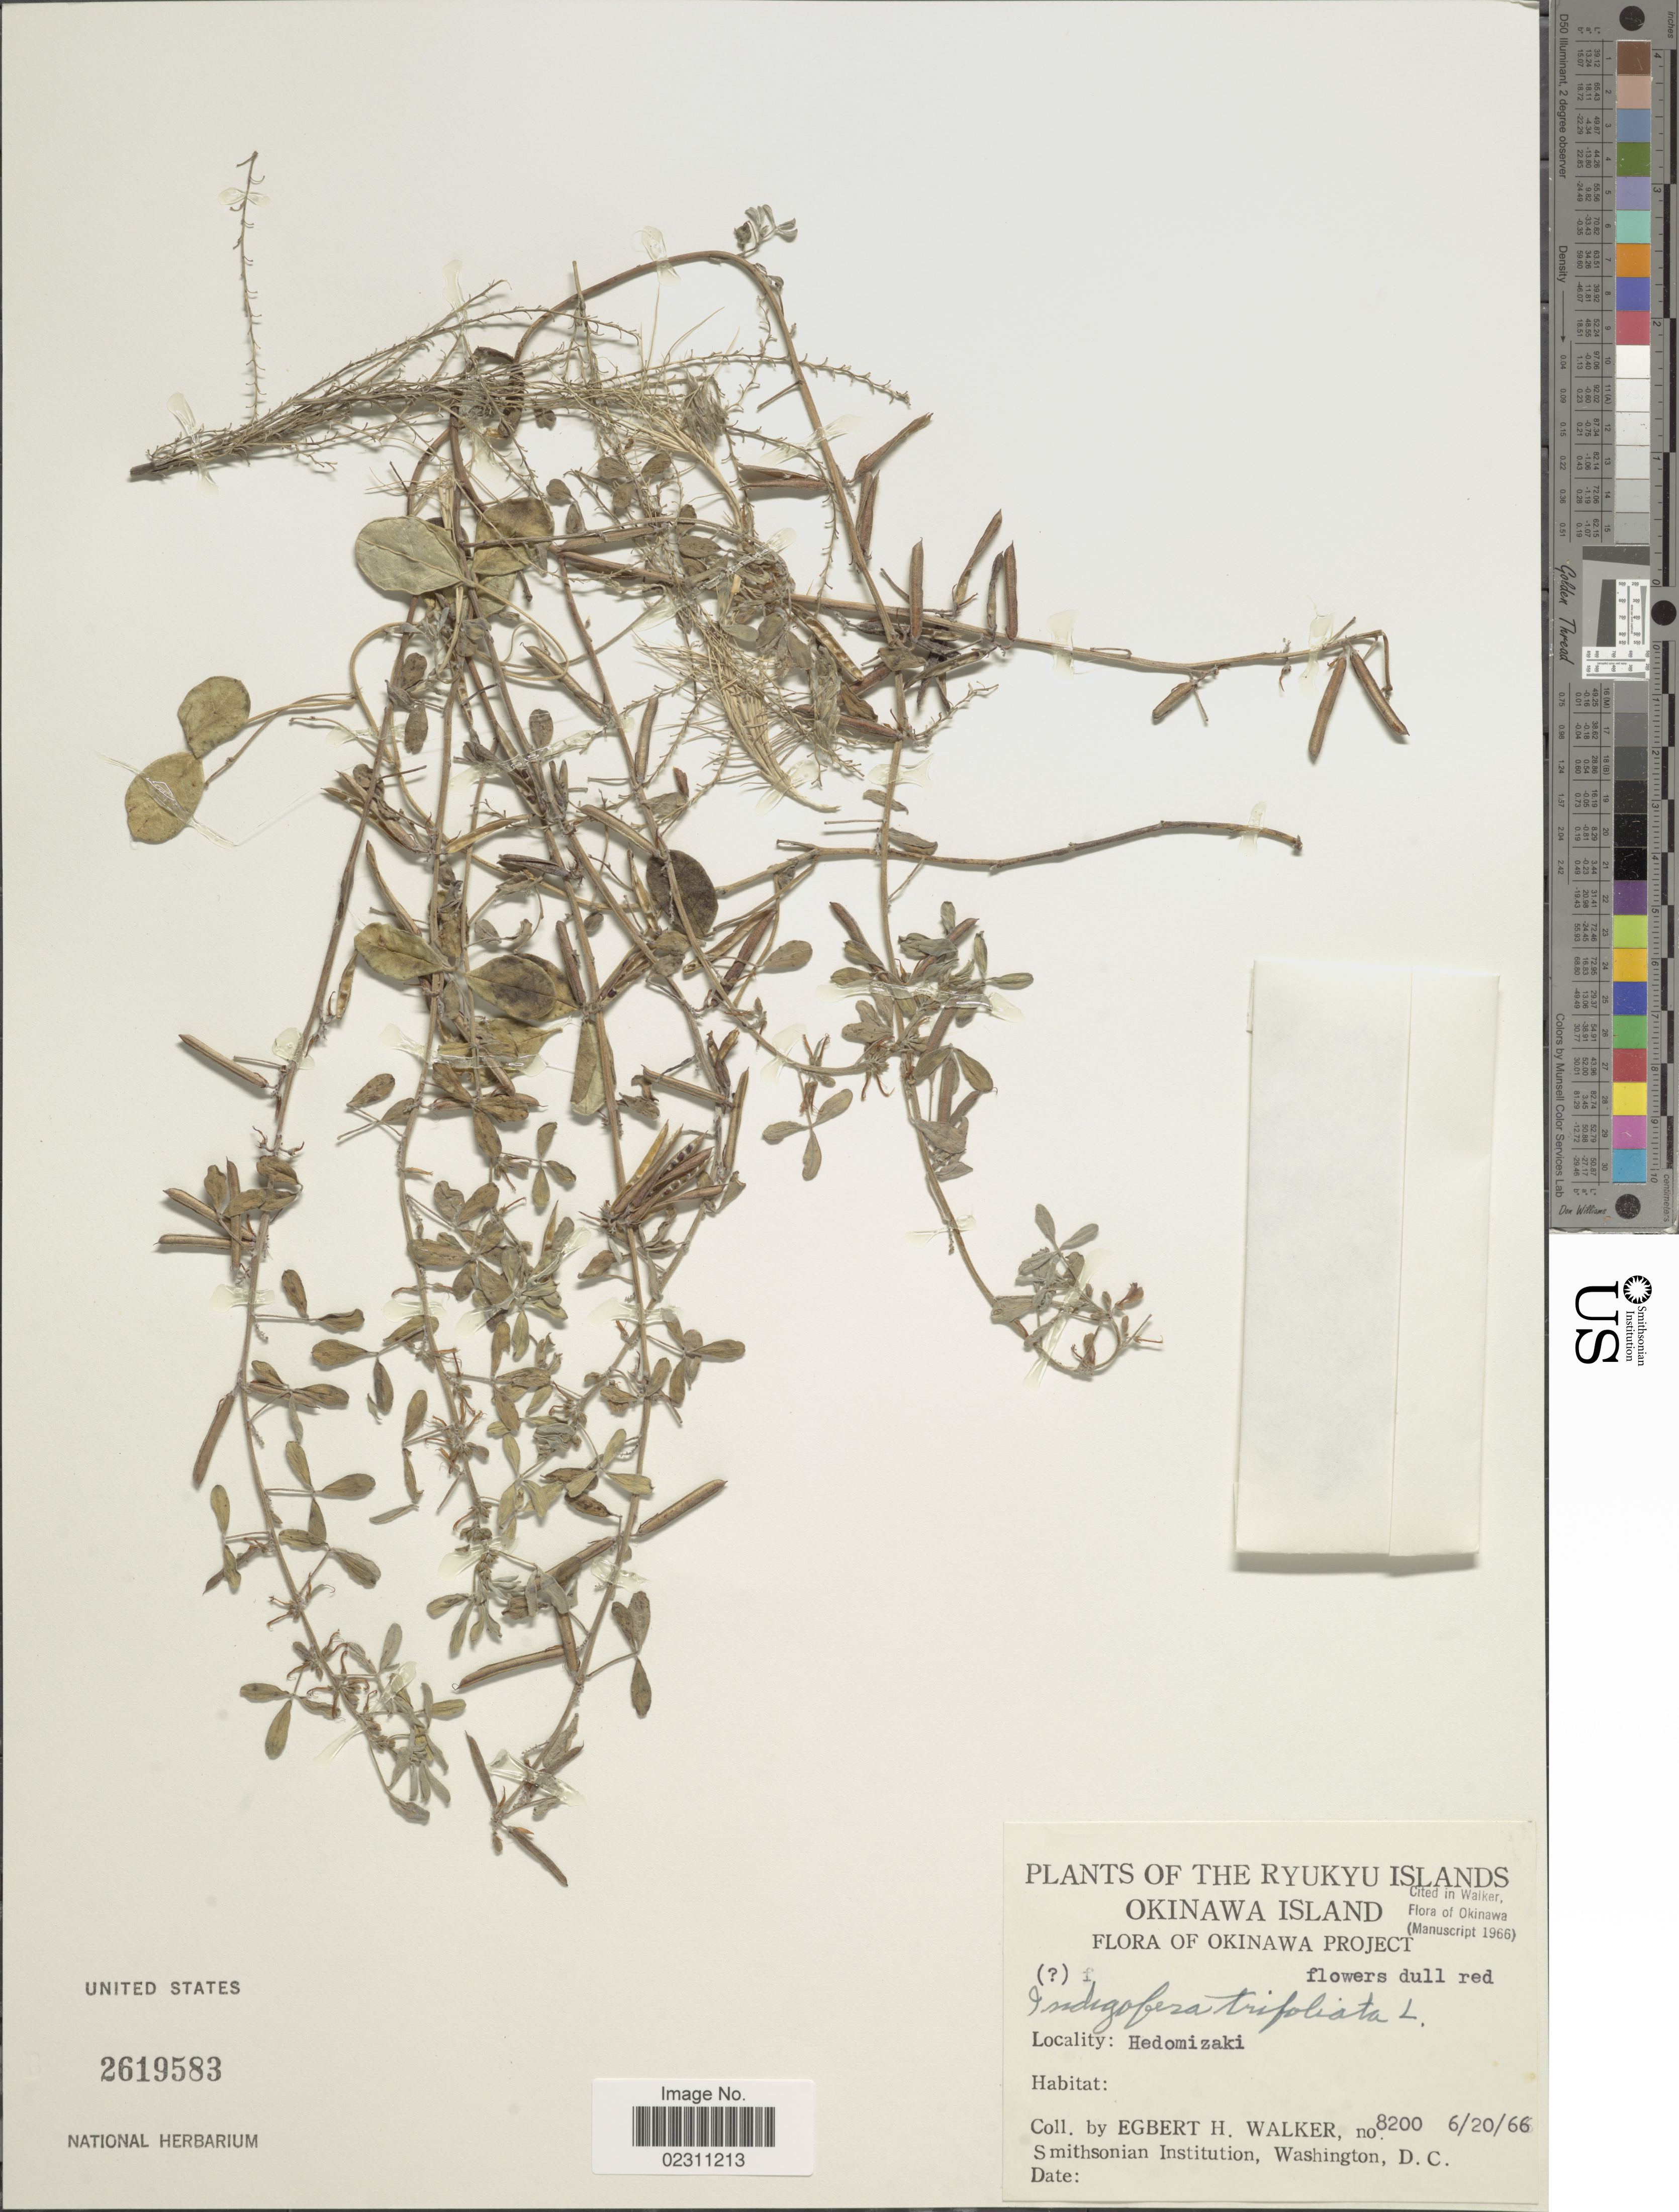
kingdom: Plantae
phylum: Tracheophyta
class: Magnoliopsida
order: Fabales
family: Fabaceae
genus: Indigofera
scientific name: Indigofera trifoliata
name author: L.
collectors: E. H. Walker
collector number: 8200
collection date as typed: Transcribed d/m/y: 20/6/66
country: Japan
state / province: Okinawa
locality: Ryukyu Islands. Okinawa Island. Okinawa Project. Hedomizaki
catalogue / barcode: US 2619583